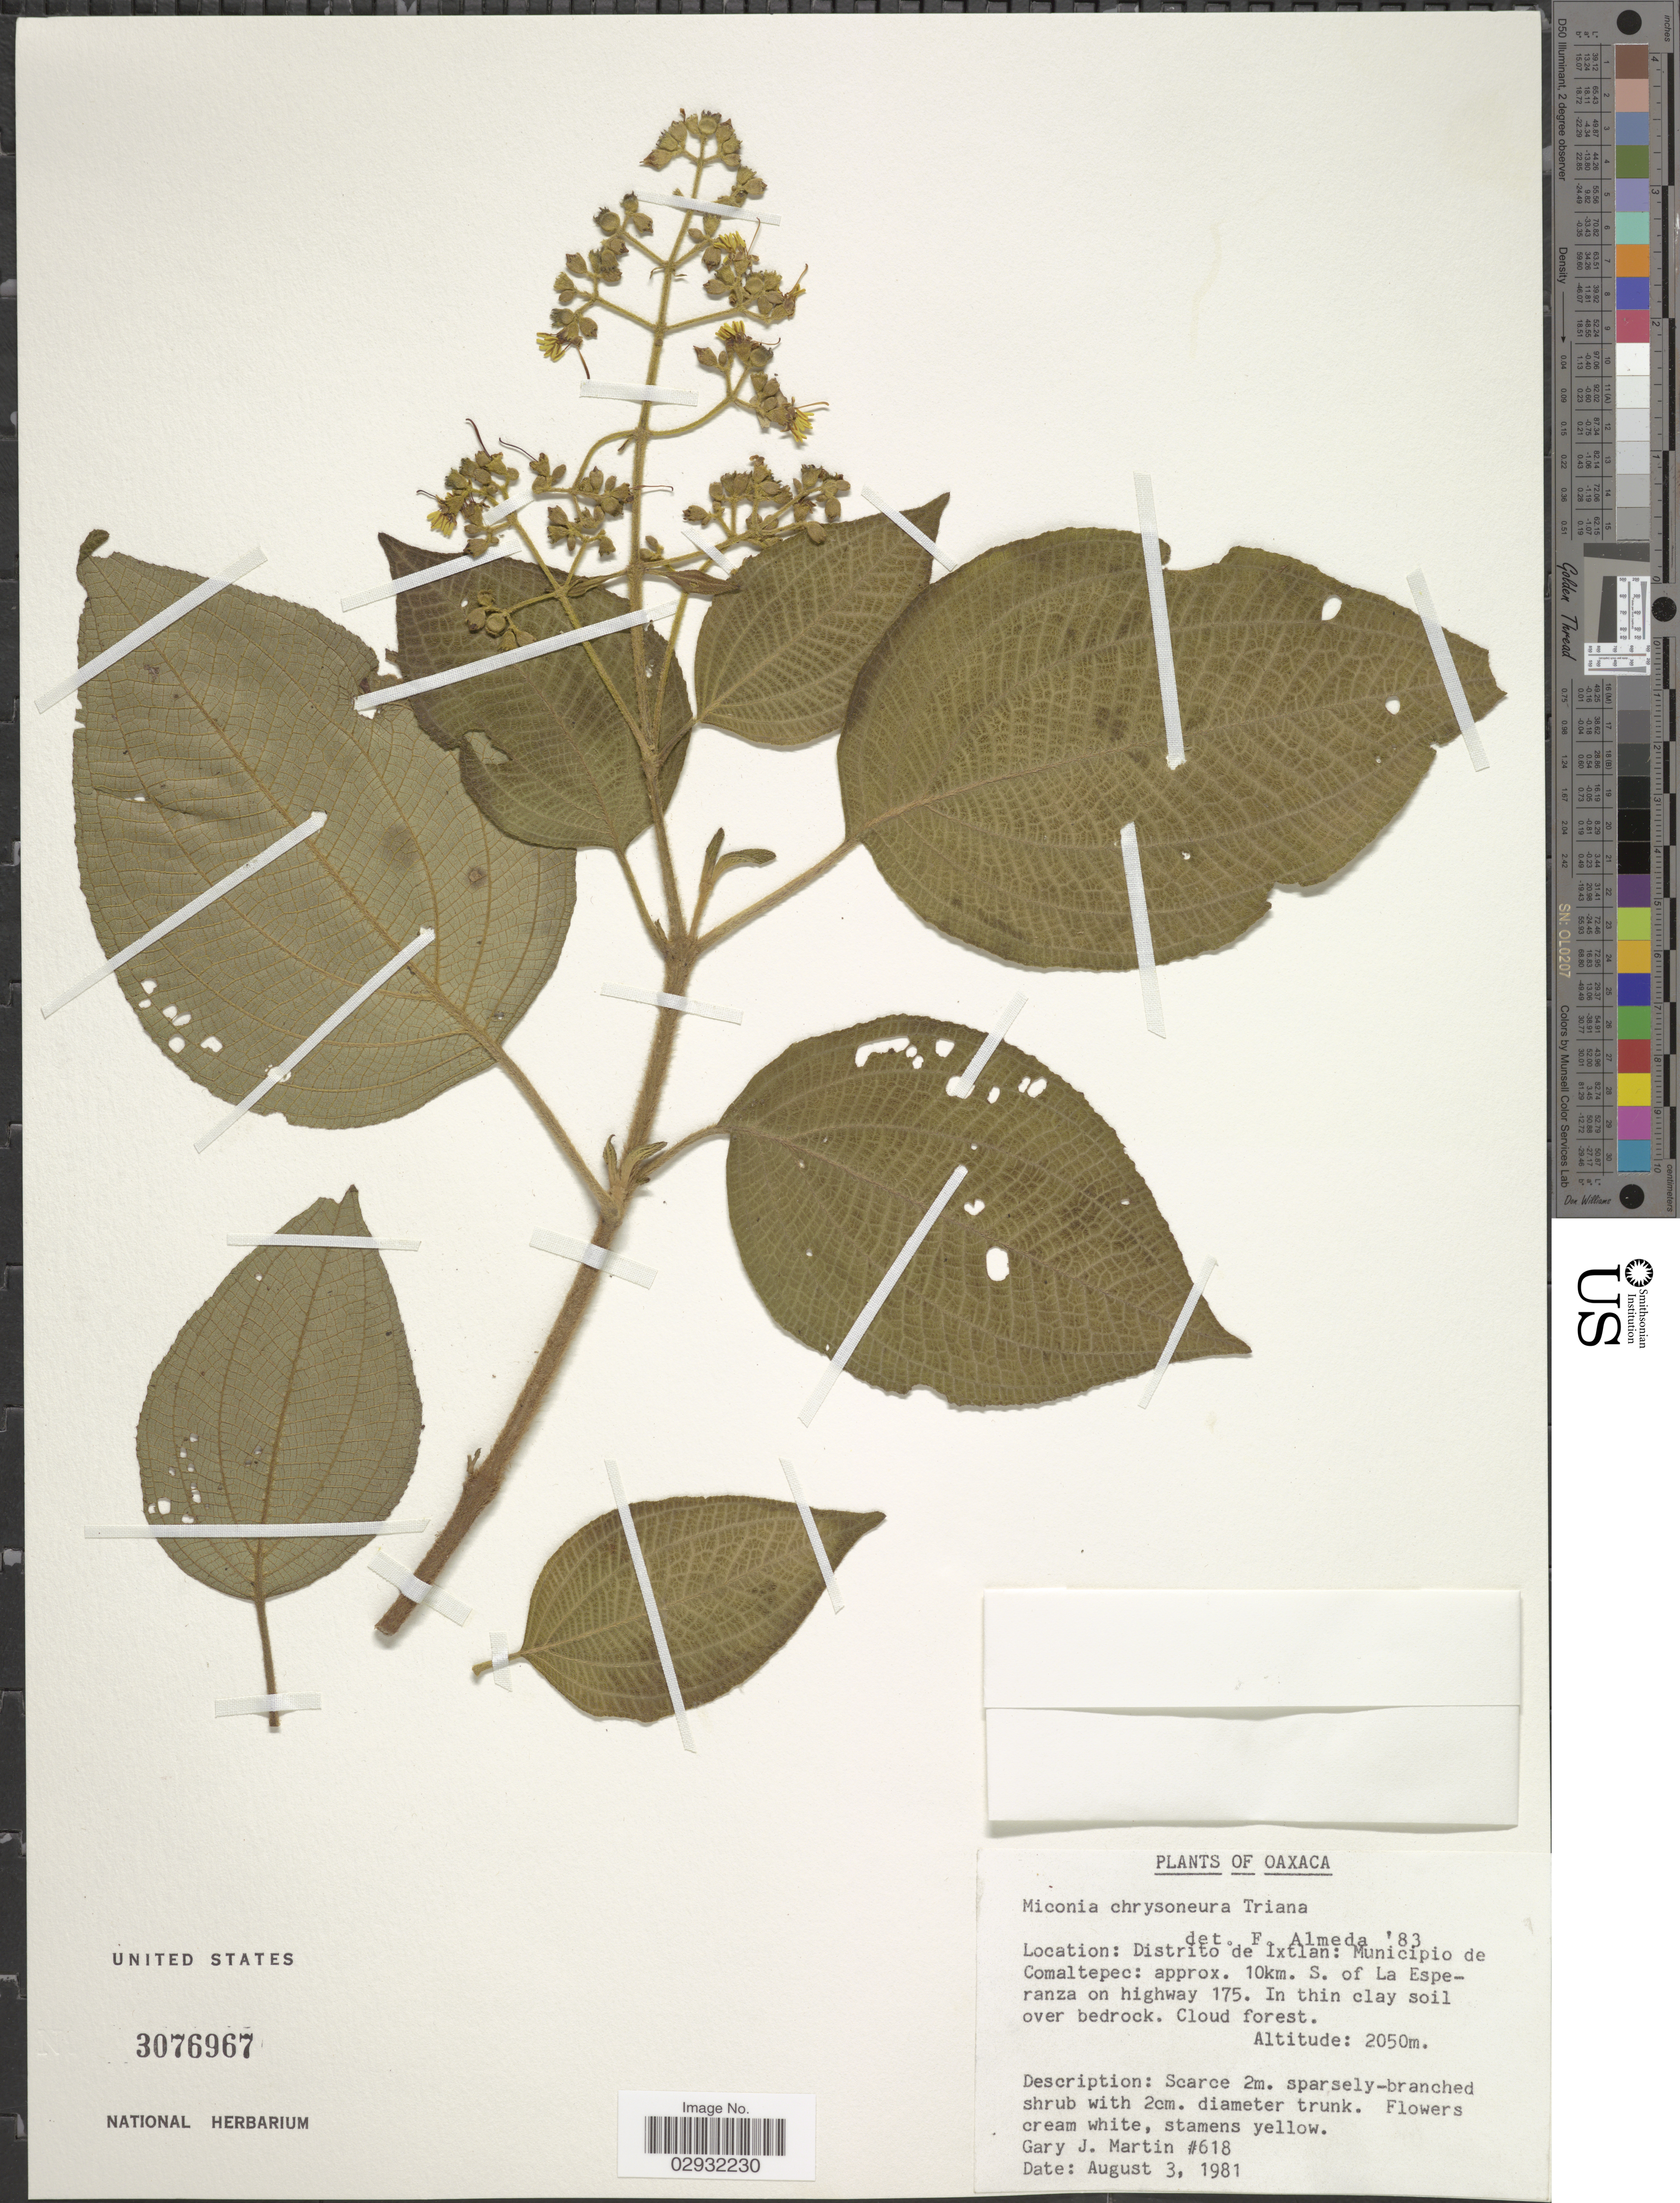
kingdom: Plantae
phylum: Tracheophyta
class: Magnoliopsida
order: Myrtales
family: Melastomataceae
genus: Miconia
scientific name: Miconia chrysoneura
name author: Triana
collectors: G. J. Martin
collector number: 618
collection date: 1981-08-03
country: Mexico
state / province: Oaxaca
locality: Distrito de Ixtlan: Municipio de Comaltepec: approx. 10km. S. of La Esperanza on Highway 175.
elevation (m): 2050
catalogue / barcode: US 3076967